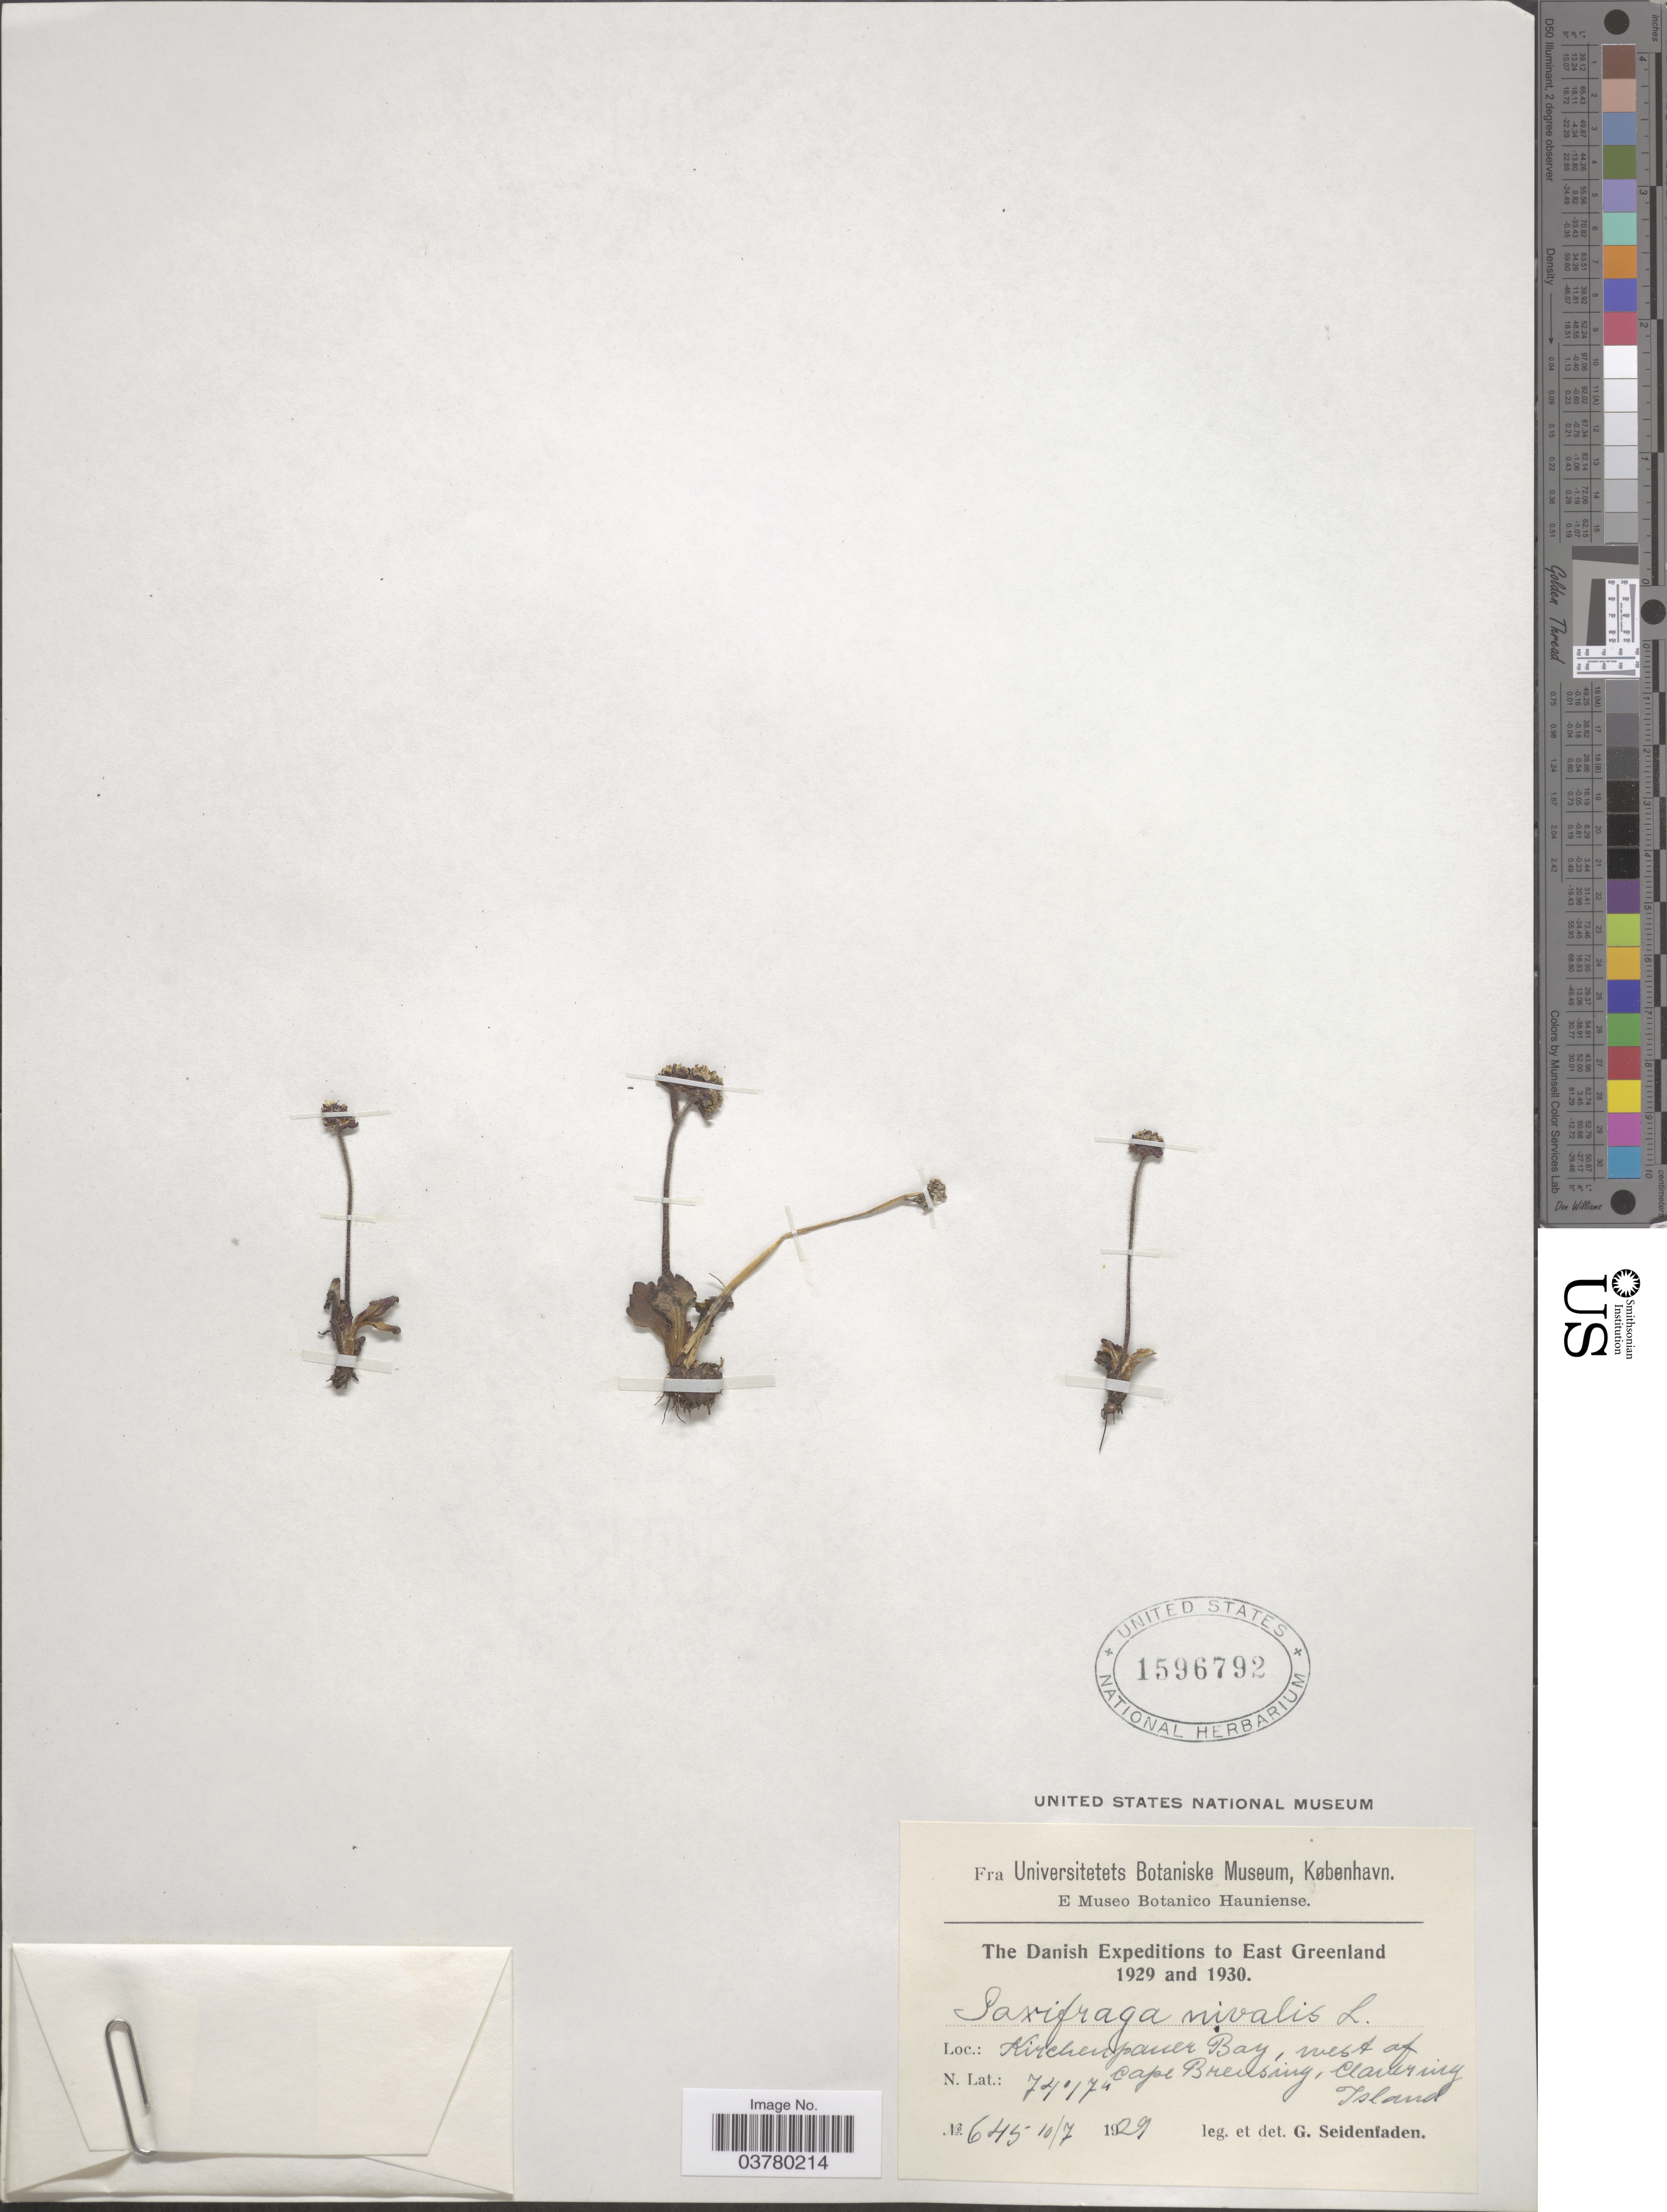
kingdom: Plantae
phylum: Tracheophyta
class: Magnoliopsida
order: Saxifragales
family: Saxifragaceae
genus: Micranthes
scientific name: Micranthes nivalis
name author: (L.) Small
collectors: G. Seidenfaden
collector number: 645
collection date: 1929-07-10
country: Greenland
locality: The Danish Expeditions to East Greenland 1929 and 1930. Kirchenpauer Bay, west of Cape Breusing, Clavering Island.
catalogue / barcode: US 1596792